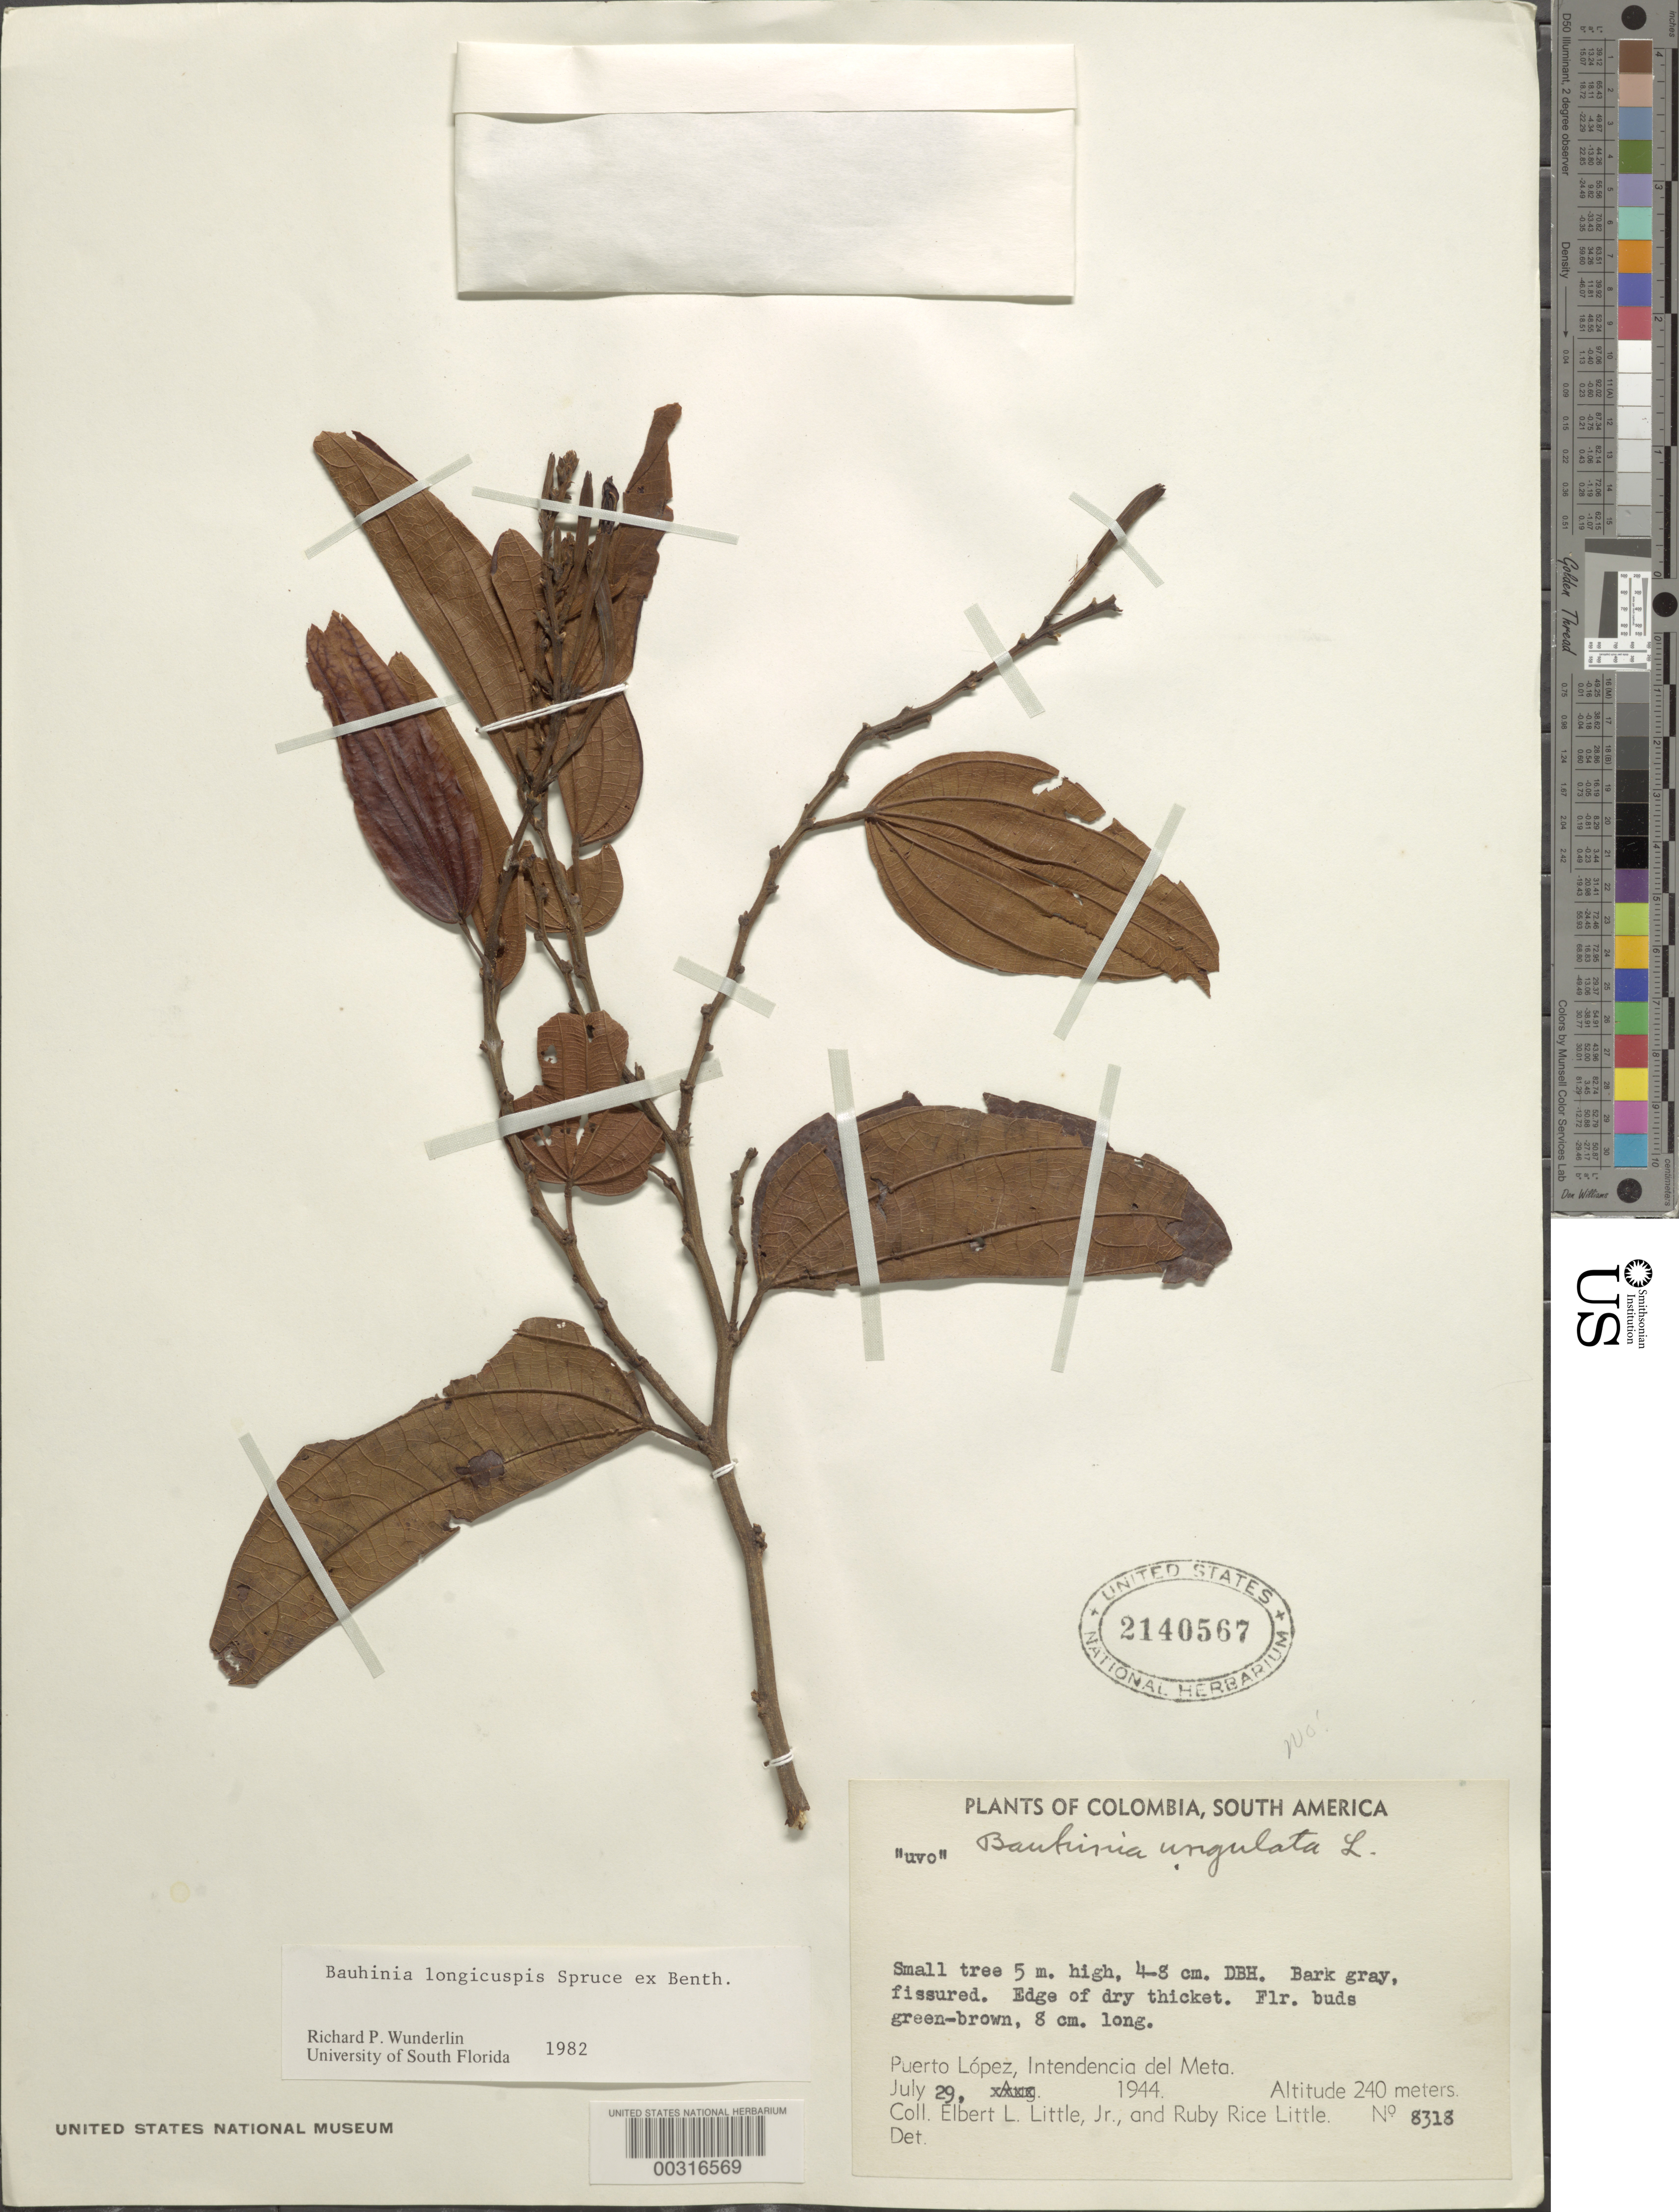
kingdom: Plantae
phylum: Tracheophyta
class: Magnoliopsida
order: Fabales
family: Fabaceae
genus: Bauhinia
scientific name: Bauhinia longicuspis var. bicuspidata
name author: (Benth.) Wunderlin ex G.P. Lewis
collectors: E. L. Little & R. R. Little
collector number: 8318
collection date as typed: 29 Jul 1944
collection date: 1944-07-29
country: Colombia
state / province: Meta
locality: Puerto Lopez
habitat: Edge of dry thicket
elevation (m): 240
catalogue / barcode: US 2140567